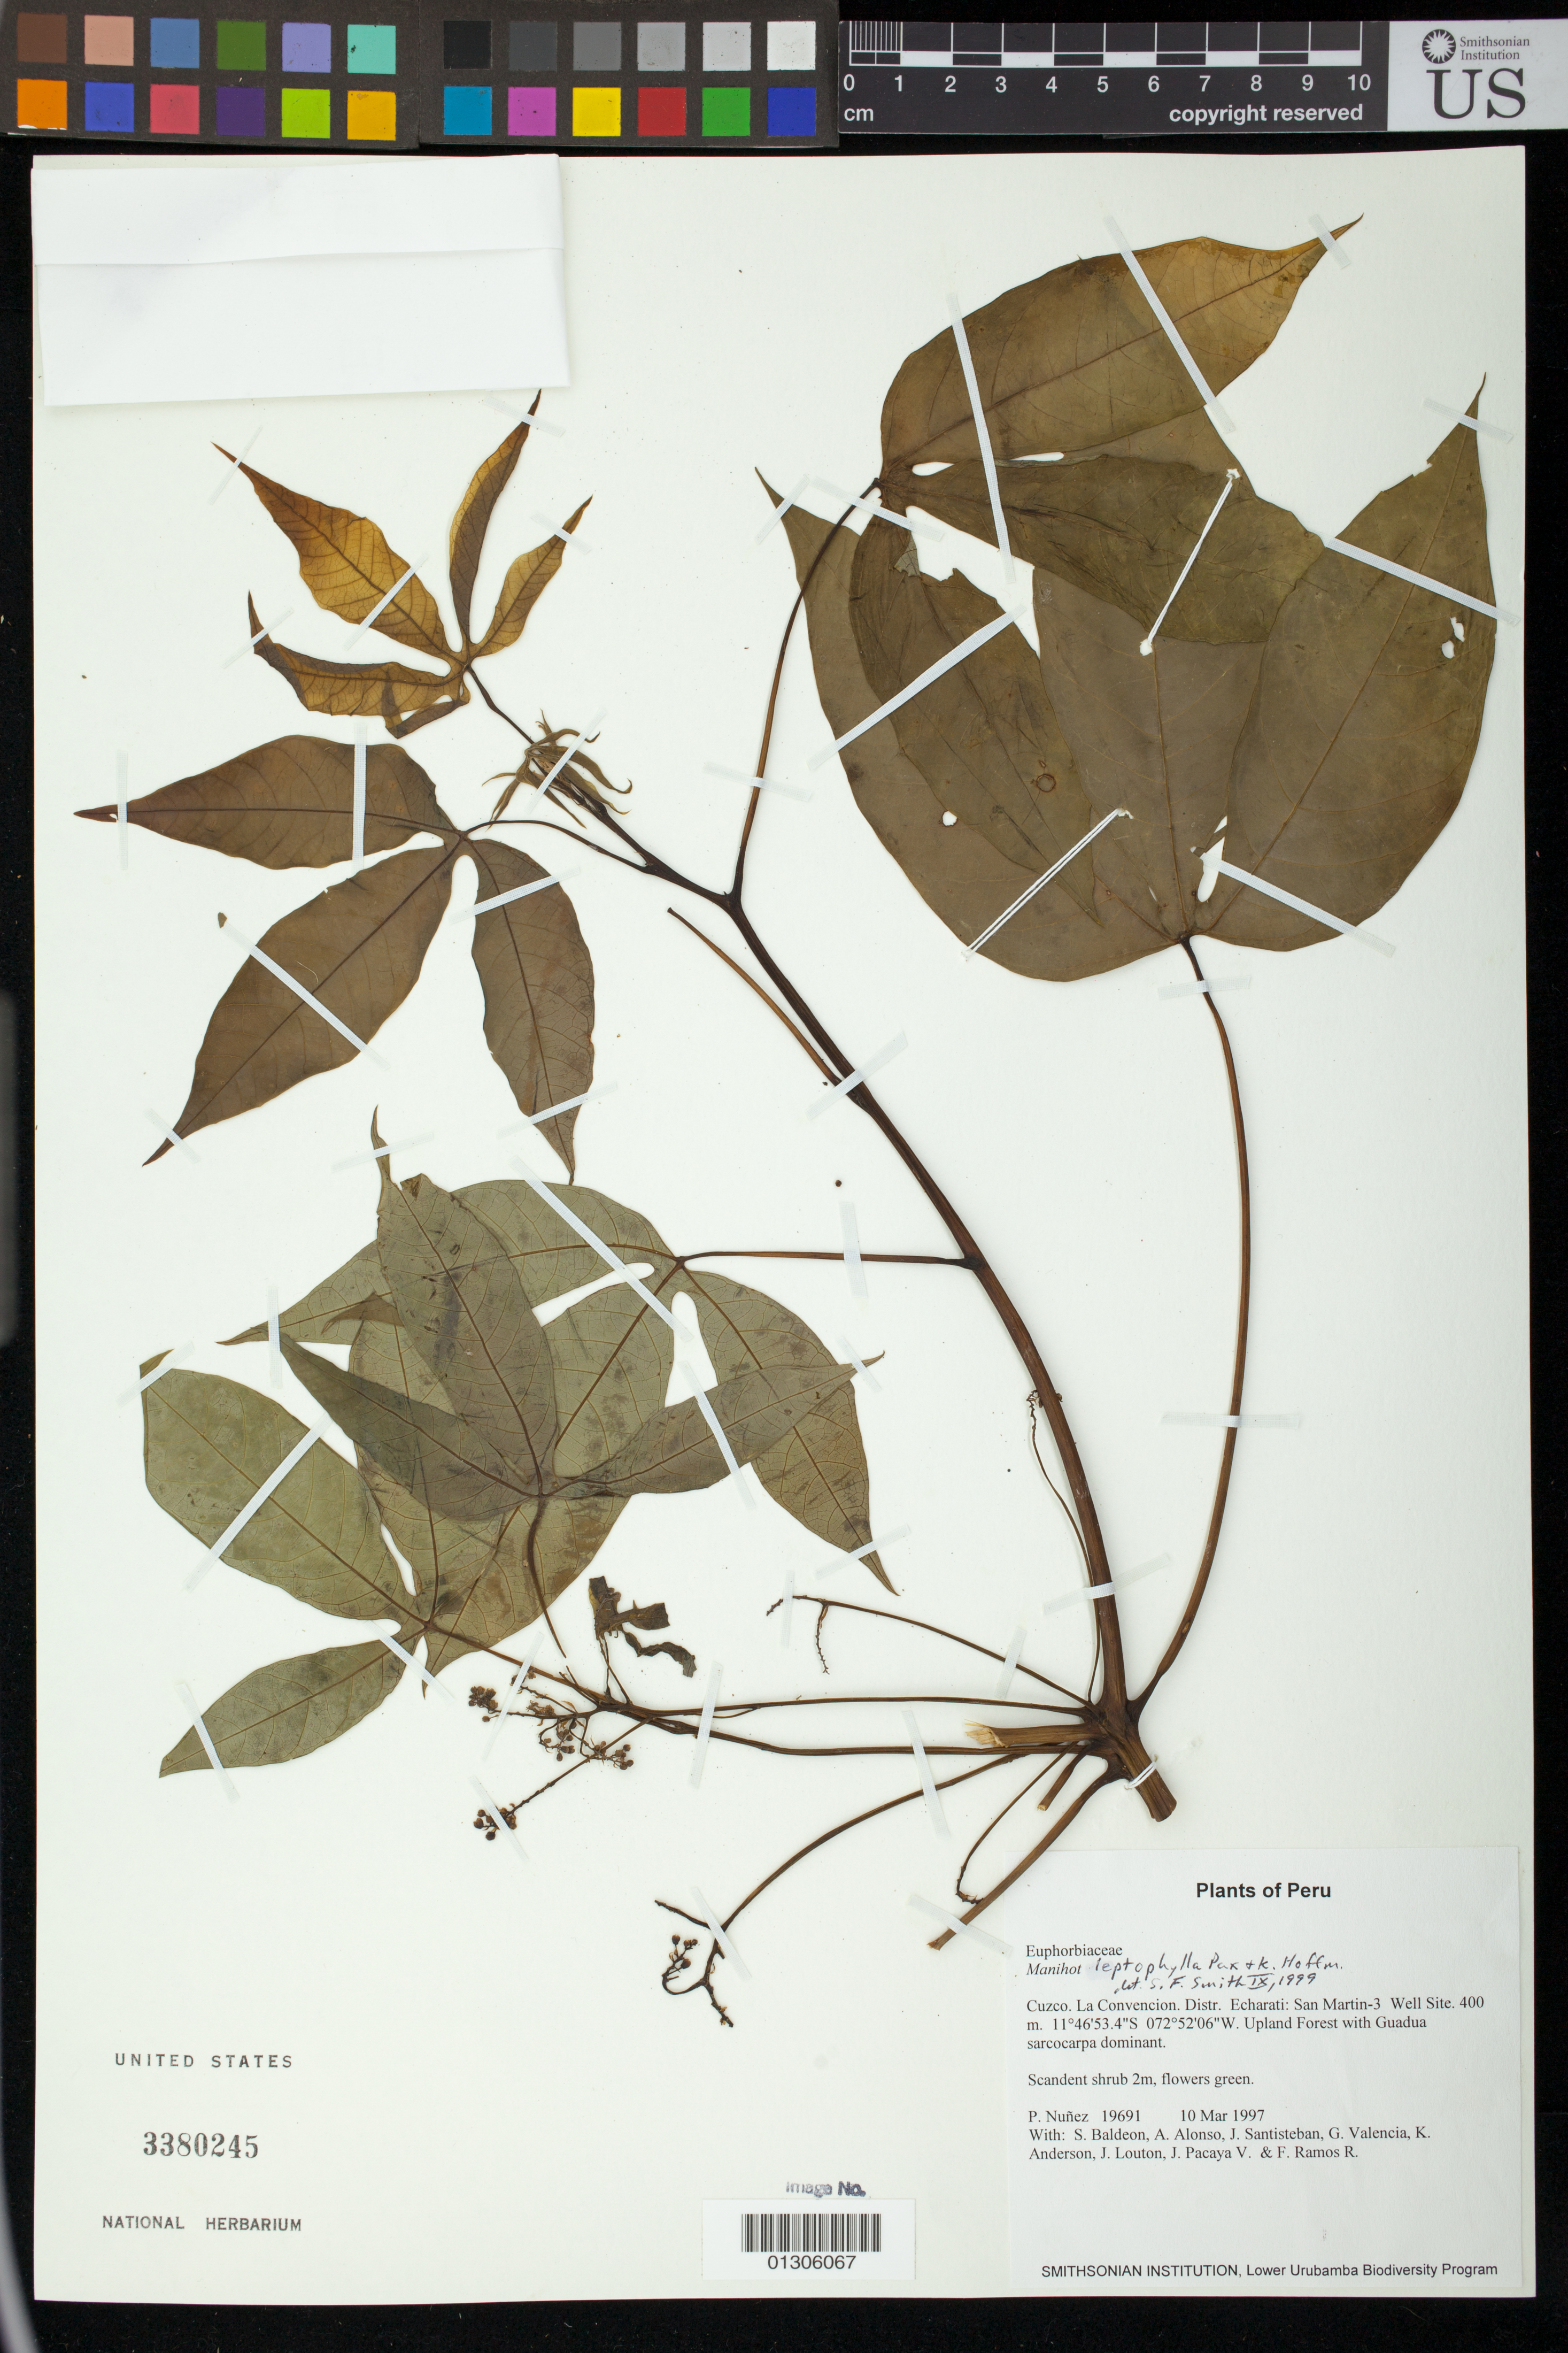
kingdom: Plantae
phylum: Tracheophyta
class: Magnoliopsida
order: Malpighiales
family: Euphorbiaceae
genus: Manihot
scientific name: Manihot leptophylla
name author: Pax in Engl.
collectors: P. Nuñez V.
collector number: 19691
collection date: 1997-10-03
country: Peru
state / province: Cusco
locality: La Convencion. Distr. Echarati: San Martin-3 Well Site.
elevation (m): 400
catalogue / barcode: US 3380245